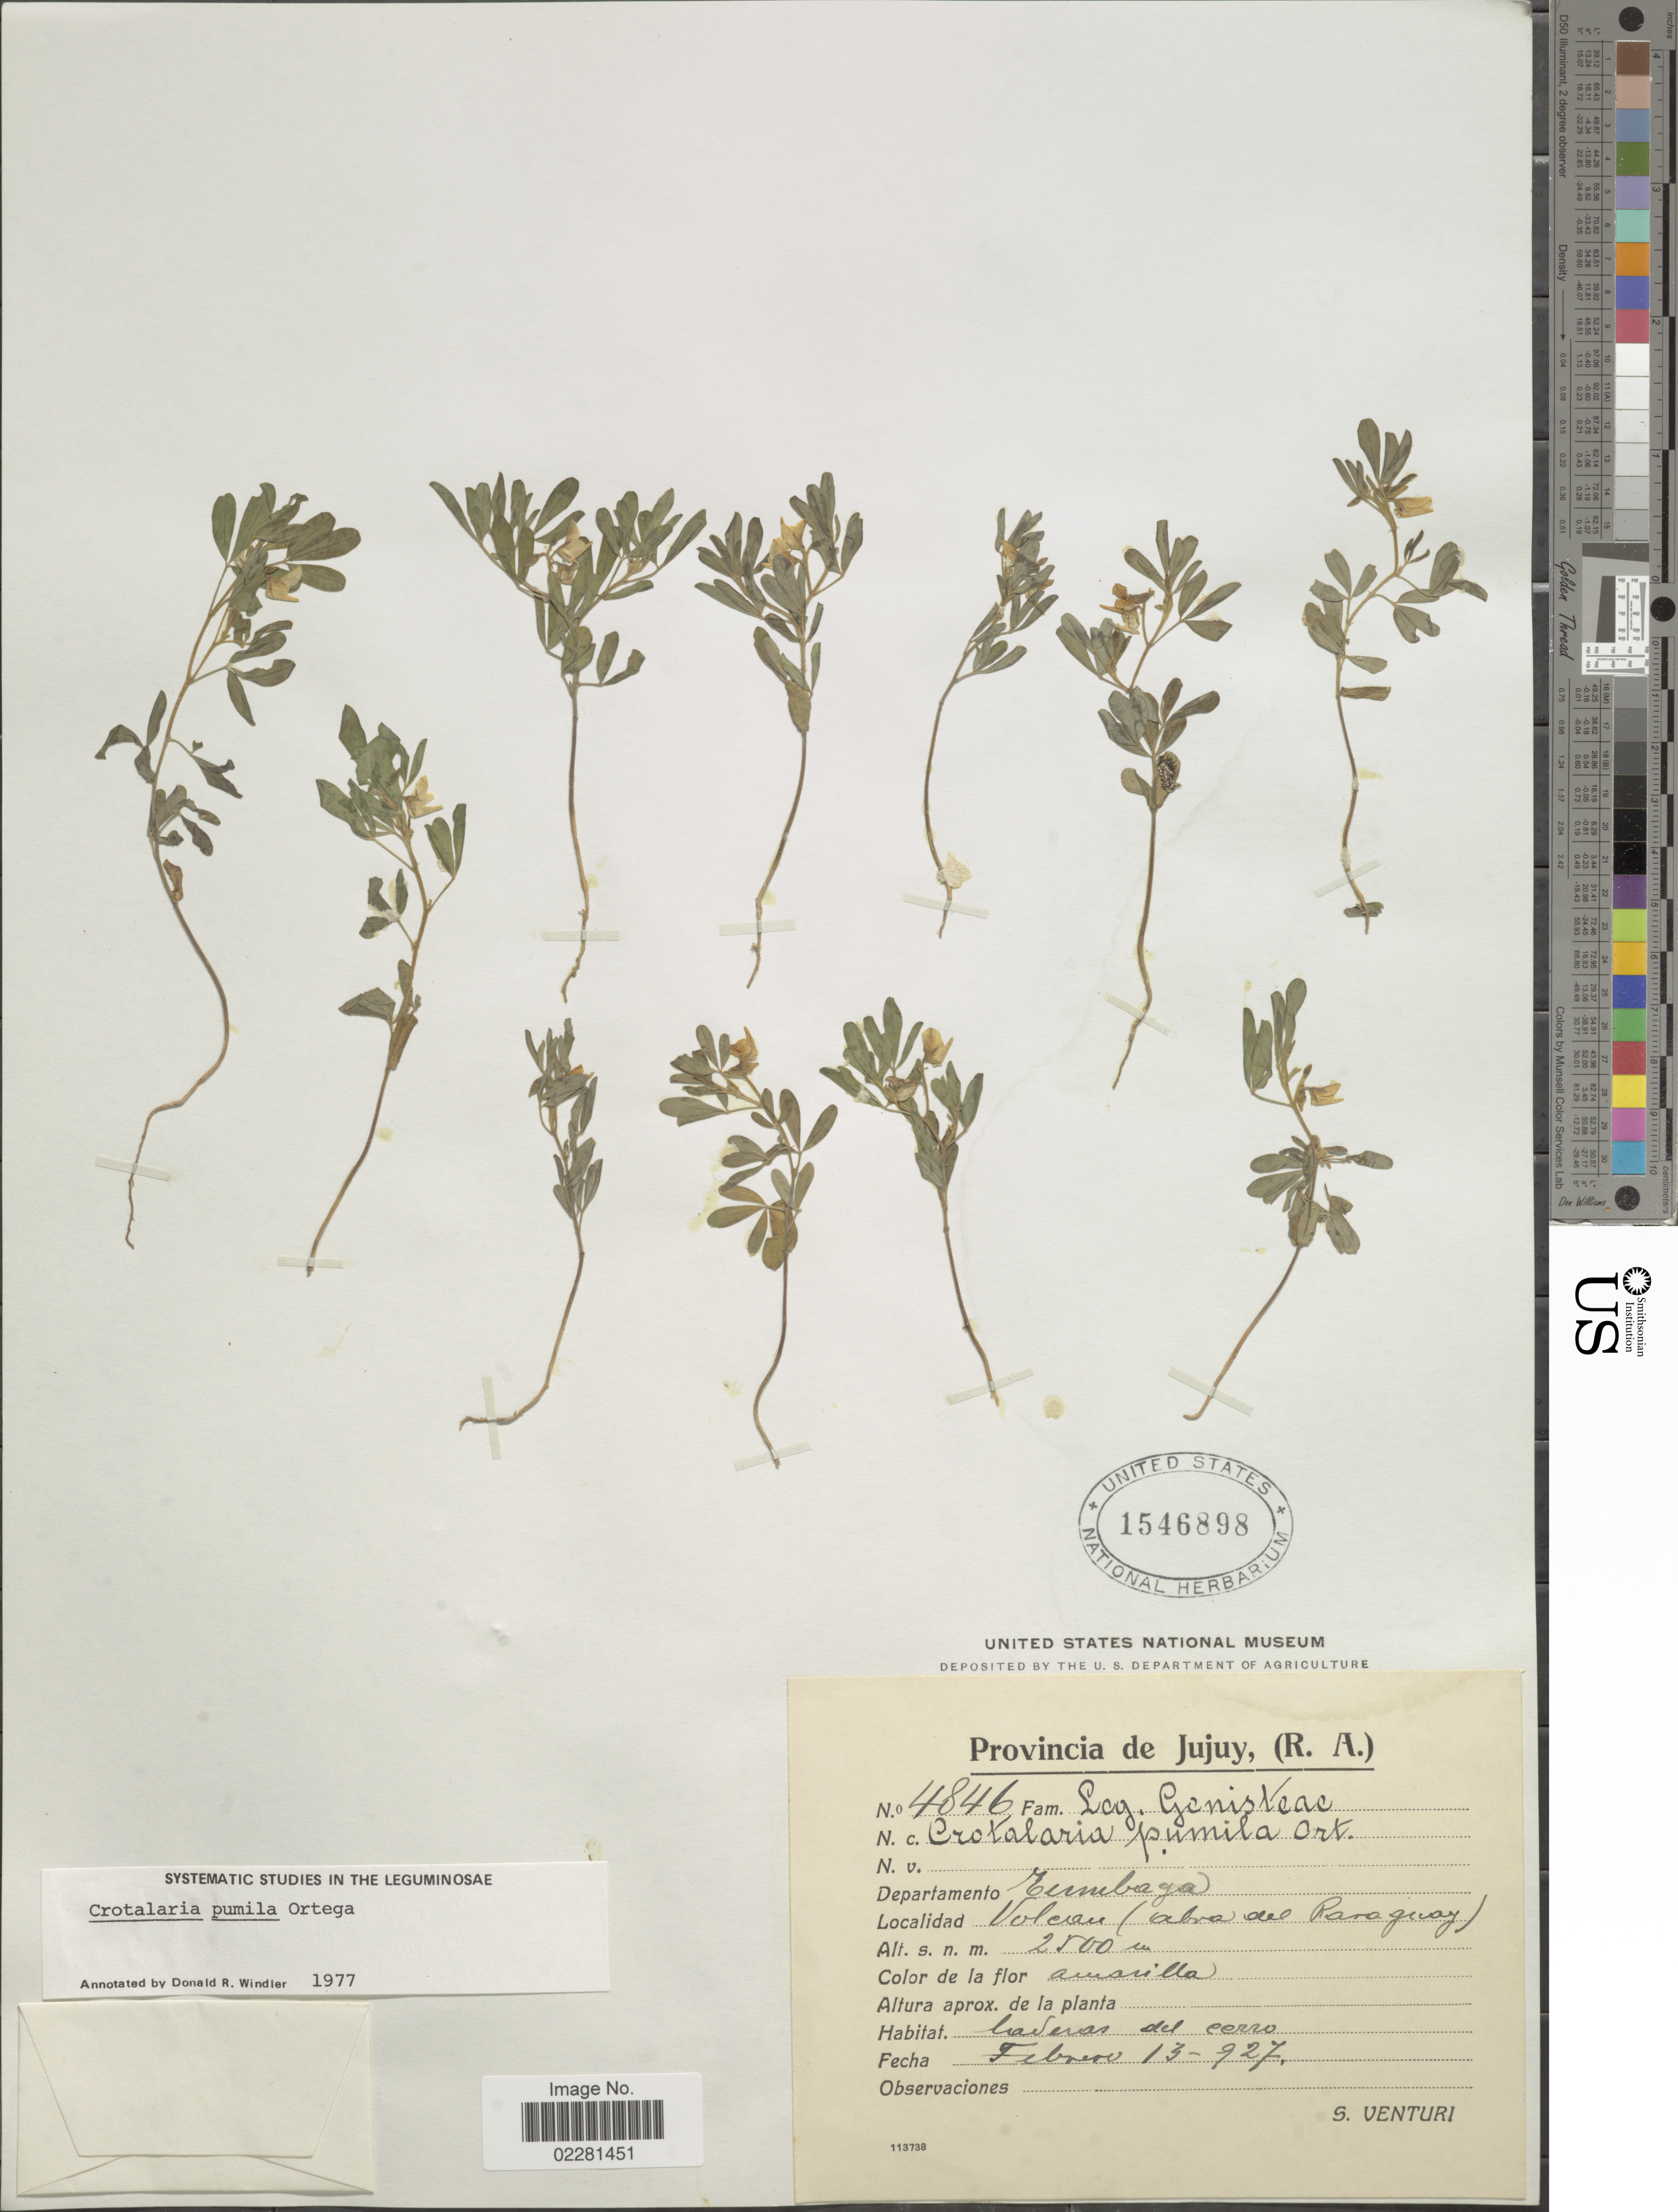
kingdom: Plantae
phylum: Tracheophyta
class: Magnoliopsida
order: Fabales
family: Fabaceae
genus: Crotalaria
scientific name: Crotalaria pumila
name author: Ortega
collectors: S. Venturi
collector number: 4846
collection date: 1927-02-13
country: Argentina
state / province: Jujuy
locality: Departamento Tumbaya, Volcan (abra del Paraguay)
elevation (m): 2500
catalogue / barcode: US 1546898